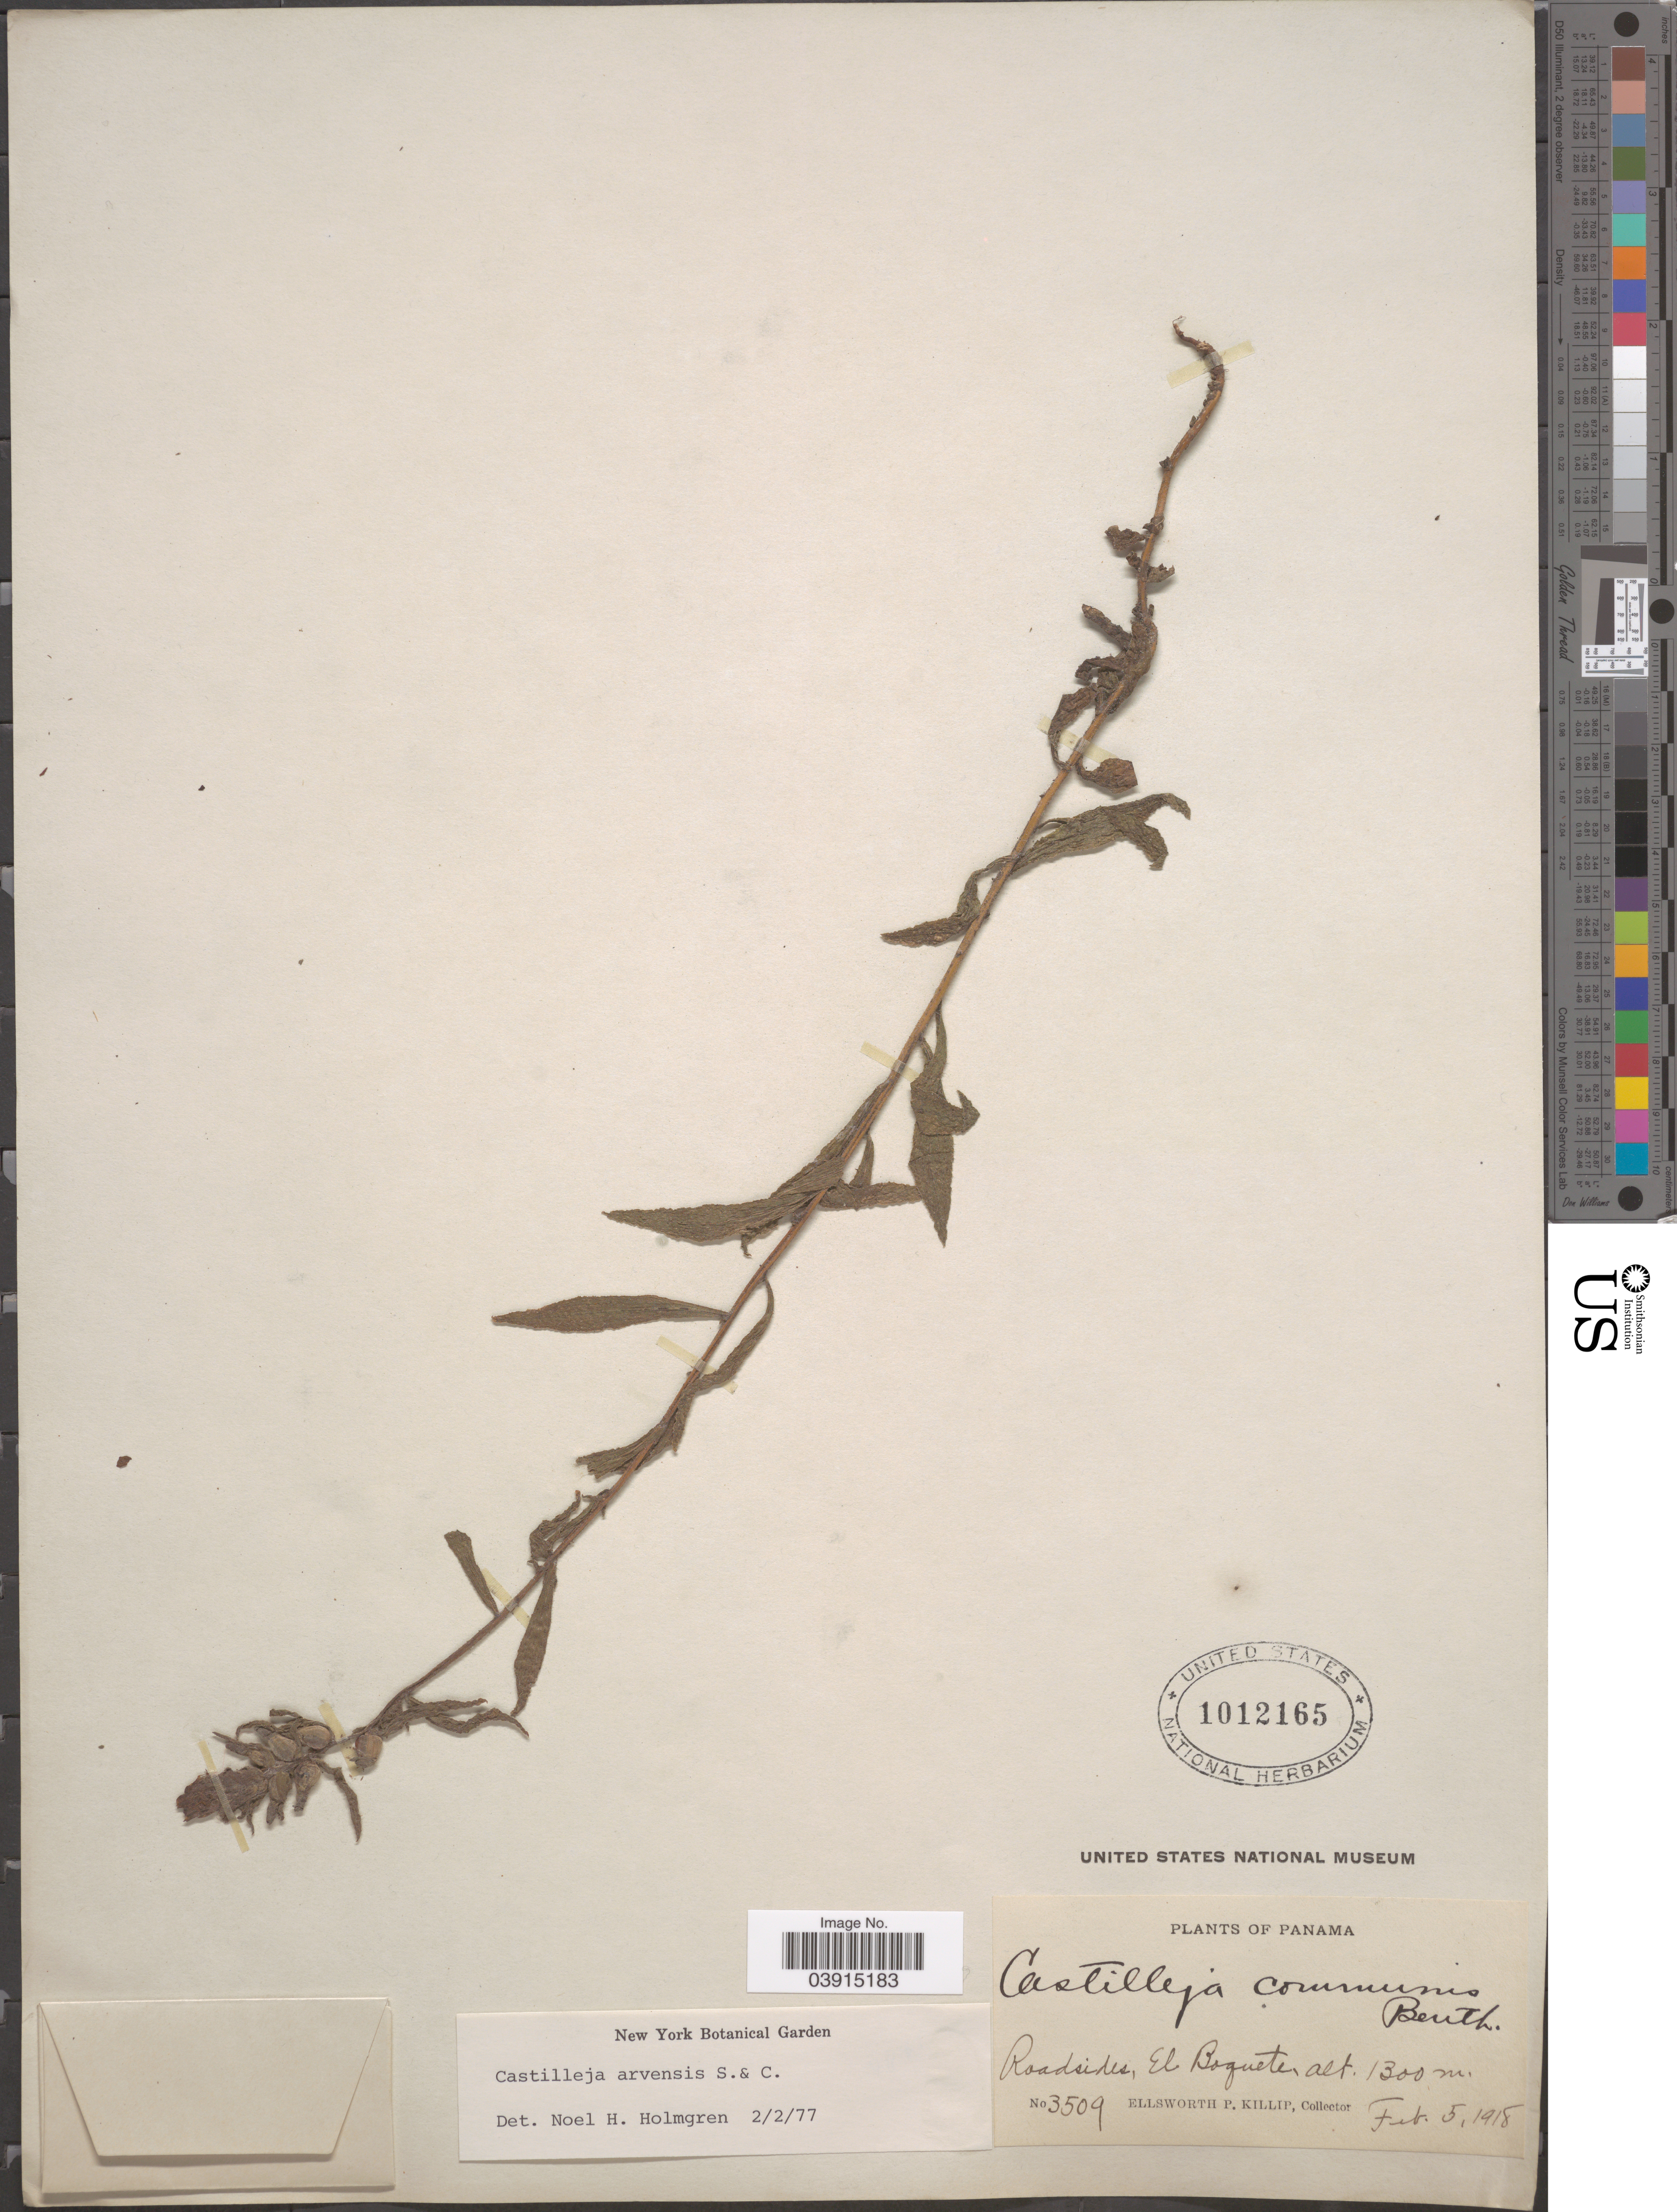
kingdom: Plantae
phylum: Tracheophyta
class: Magnoliopsida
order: Lamiales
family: Orobanchaceae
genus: Castilleja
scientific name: Castilleja arvensis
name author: Schltdl. & Cham.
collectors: E. P. Killip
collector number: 3509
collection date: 1918-02-05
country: Panama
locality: Roadside, El Boquete.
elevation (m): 1300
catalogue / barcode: US 1012165